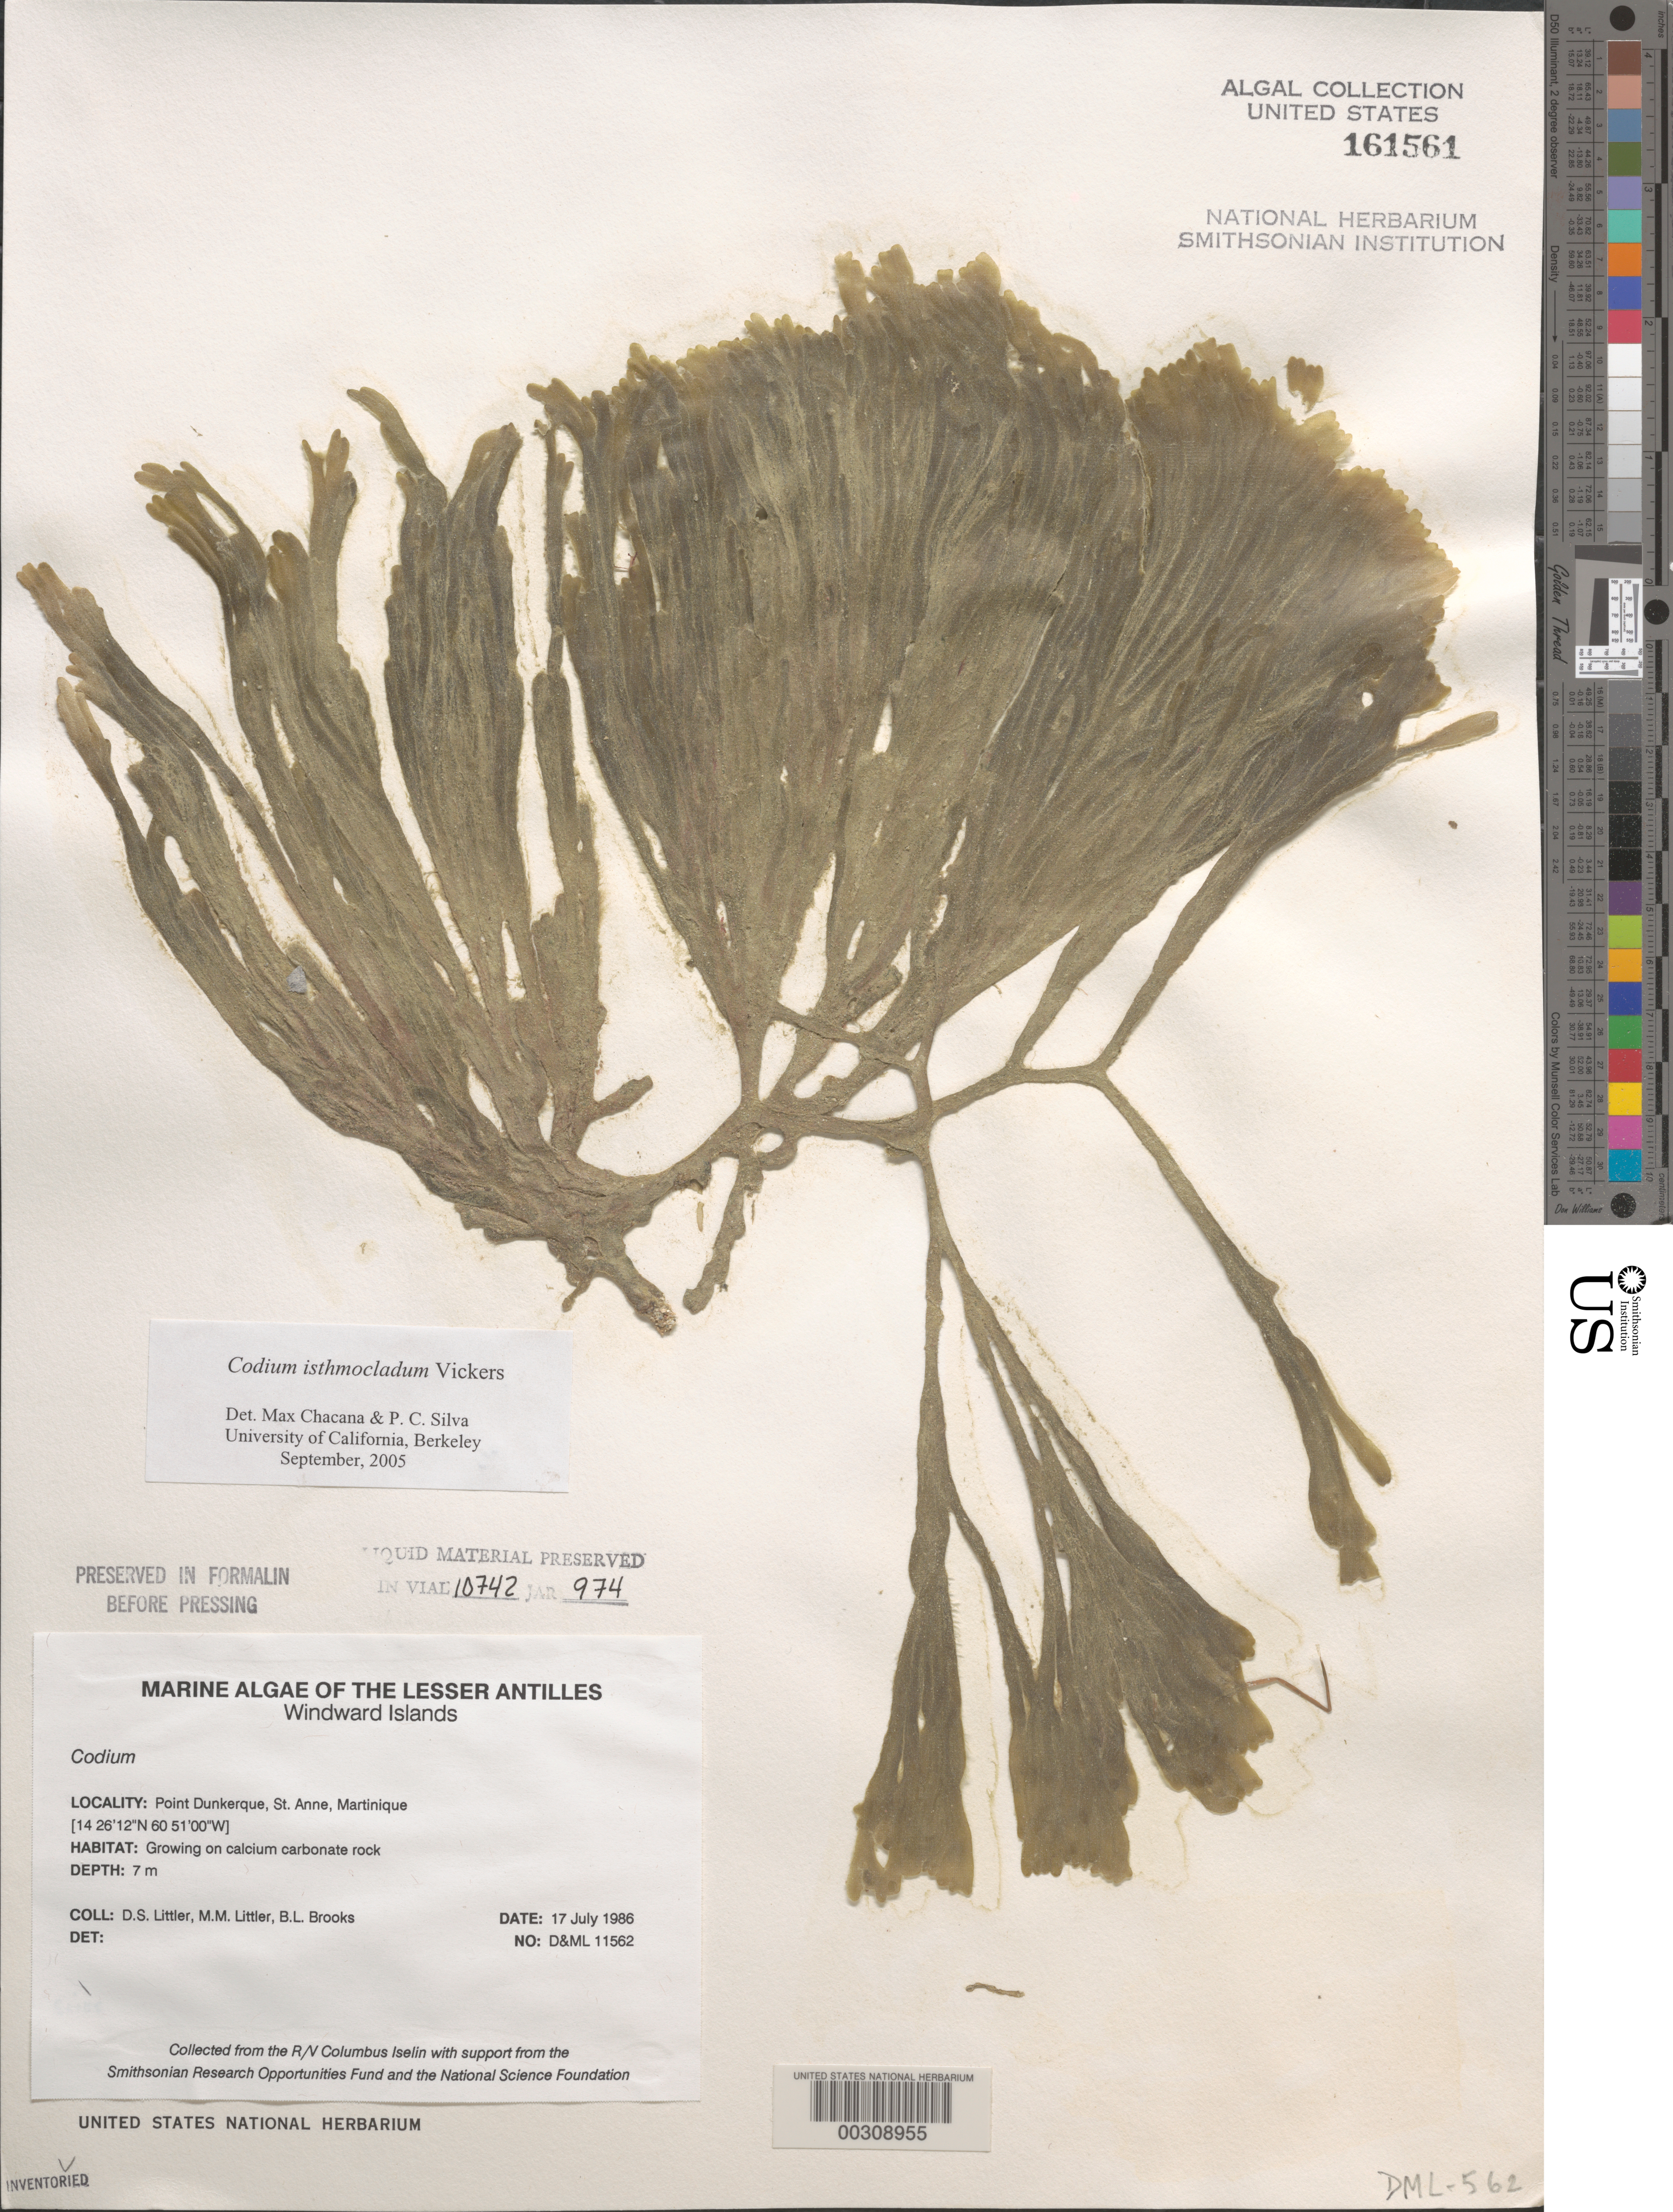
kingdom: Plantae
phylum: Chlorophyta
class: Ulvophyceae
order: Bryopsidales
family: Codiaceae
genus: Codium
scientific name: Codium isthmocladum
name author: Vickers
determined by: Chacana, M. E.; Silva, P. C.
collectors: D. S. Littler, M. M. Littler & B. Brooks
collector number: D&ML 11562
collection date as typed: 17 Jul 1986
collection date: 1986-07-17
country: Martinique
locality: Pointe Dunkerque, St. Anne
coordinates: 14 26' 12" N, 60 51' 00" W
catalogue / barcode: US 161561